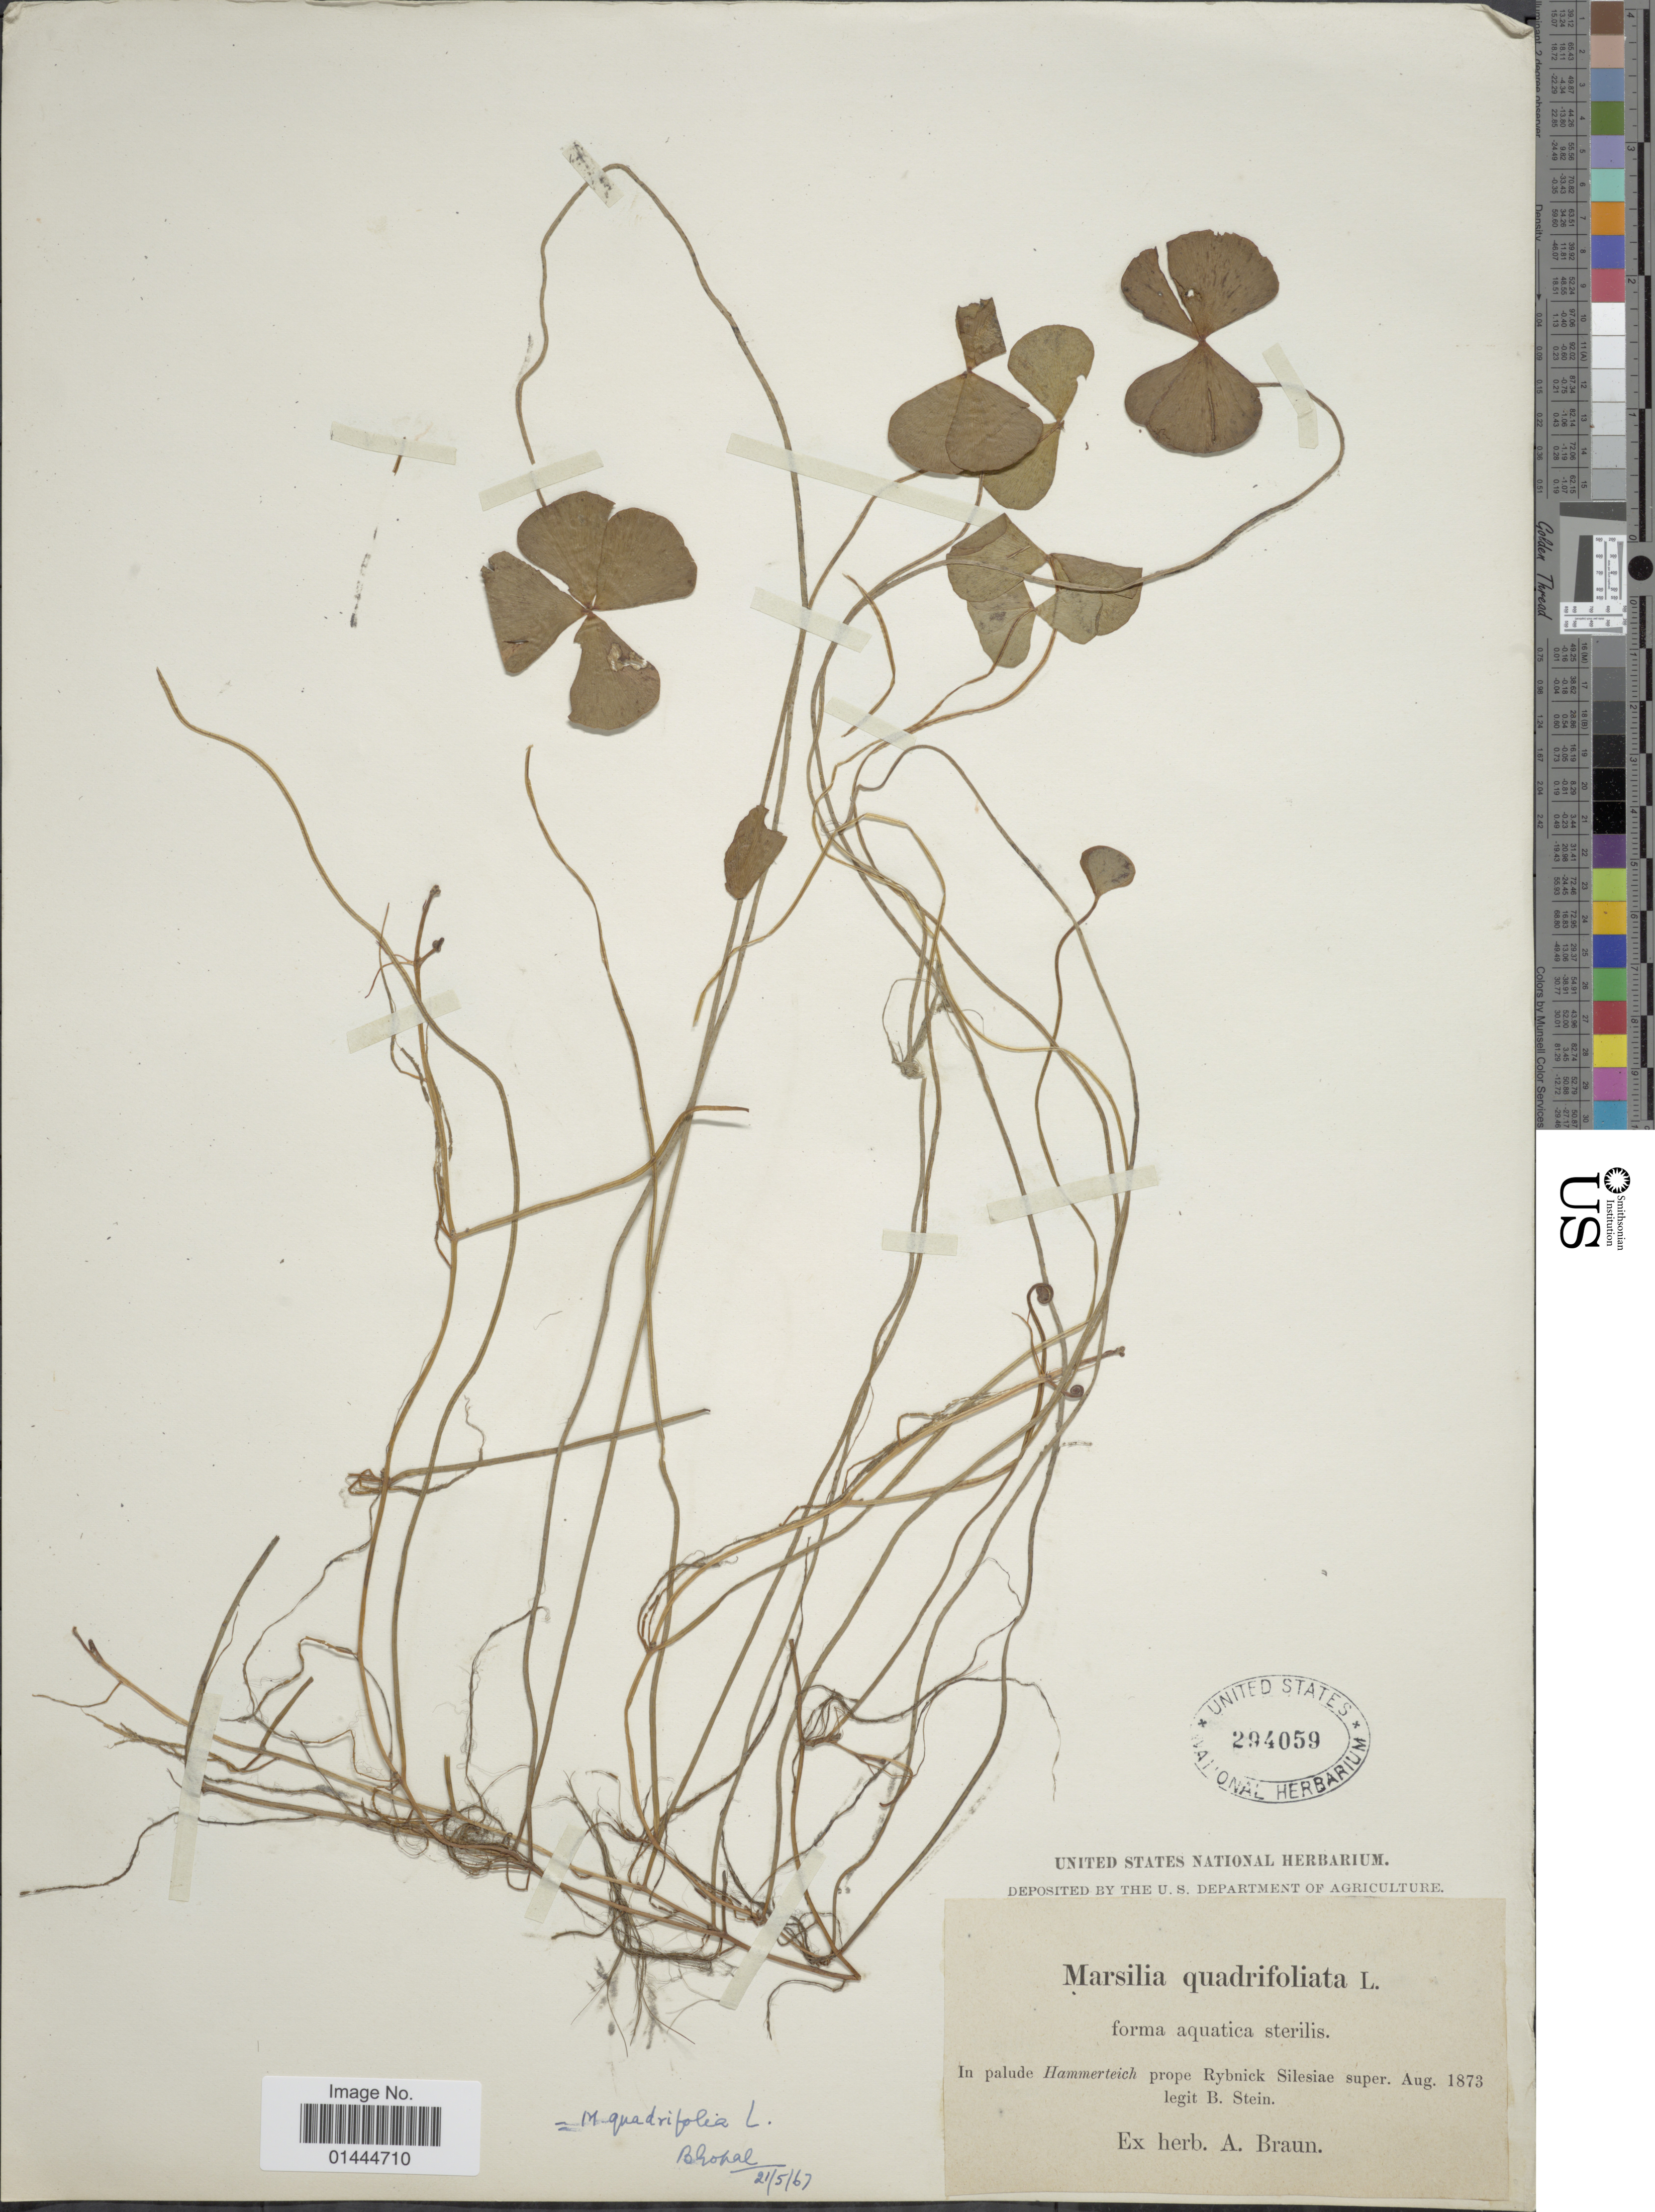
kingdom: Plantae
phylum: Tracheophyta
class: Polypodiopsida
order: Salviniales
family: Marsileaceae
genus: Marsilea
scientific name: Marsilea quadrifolia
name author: L.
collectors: B. Stein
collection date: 1873-08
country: Poland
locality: In palude Hammerteich prope Rybnick Silesiae super.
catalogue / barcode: US 294059